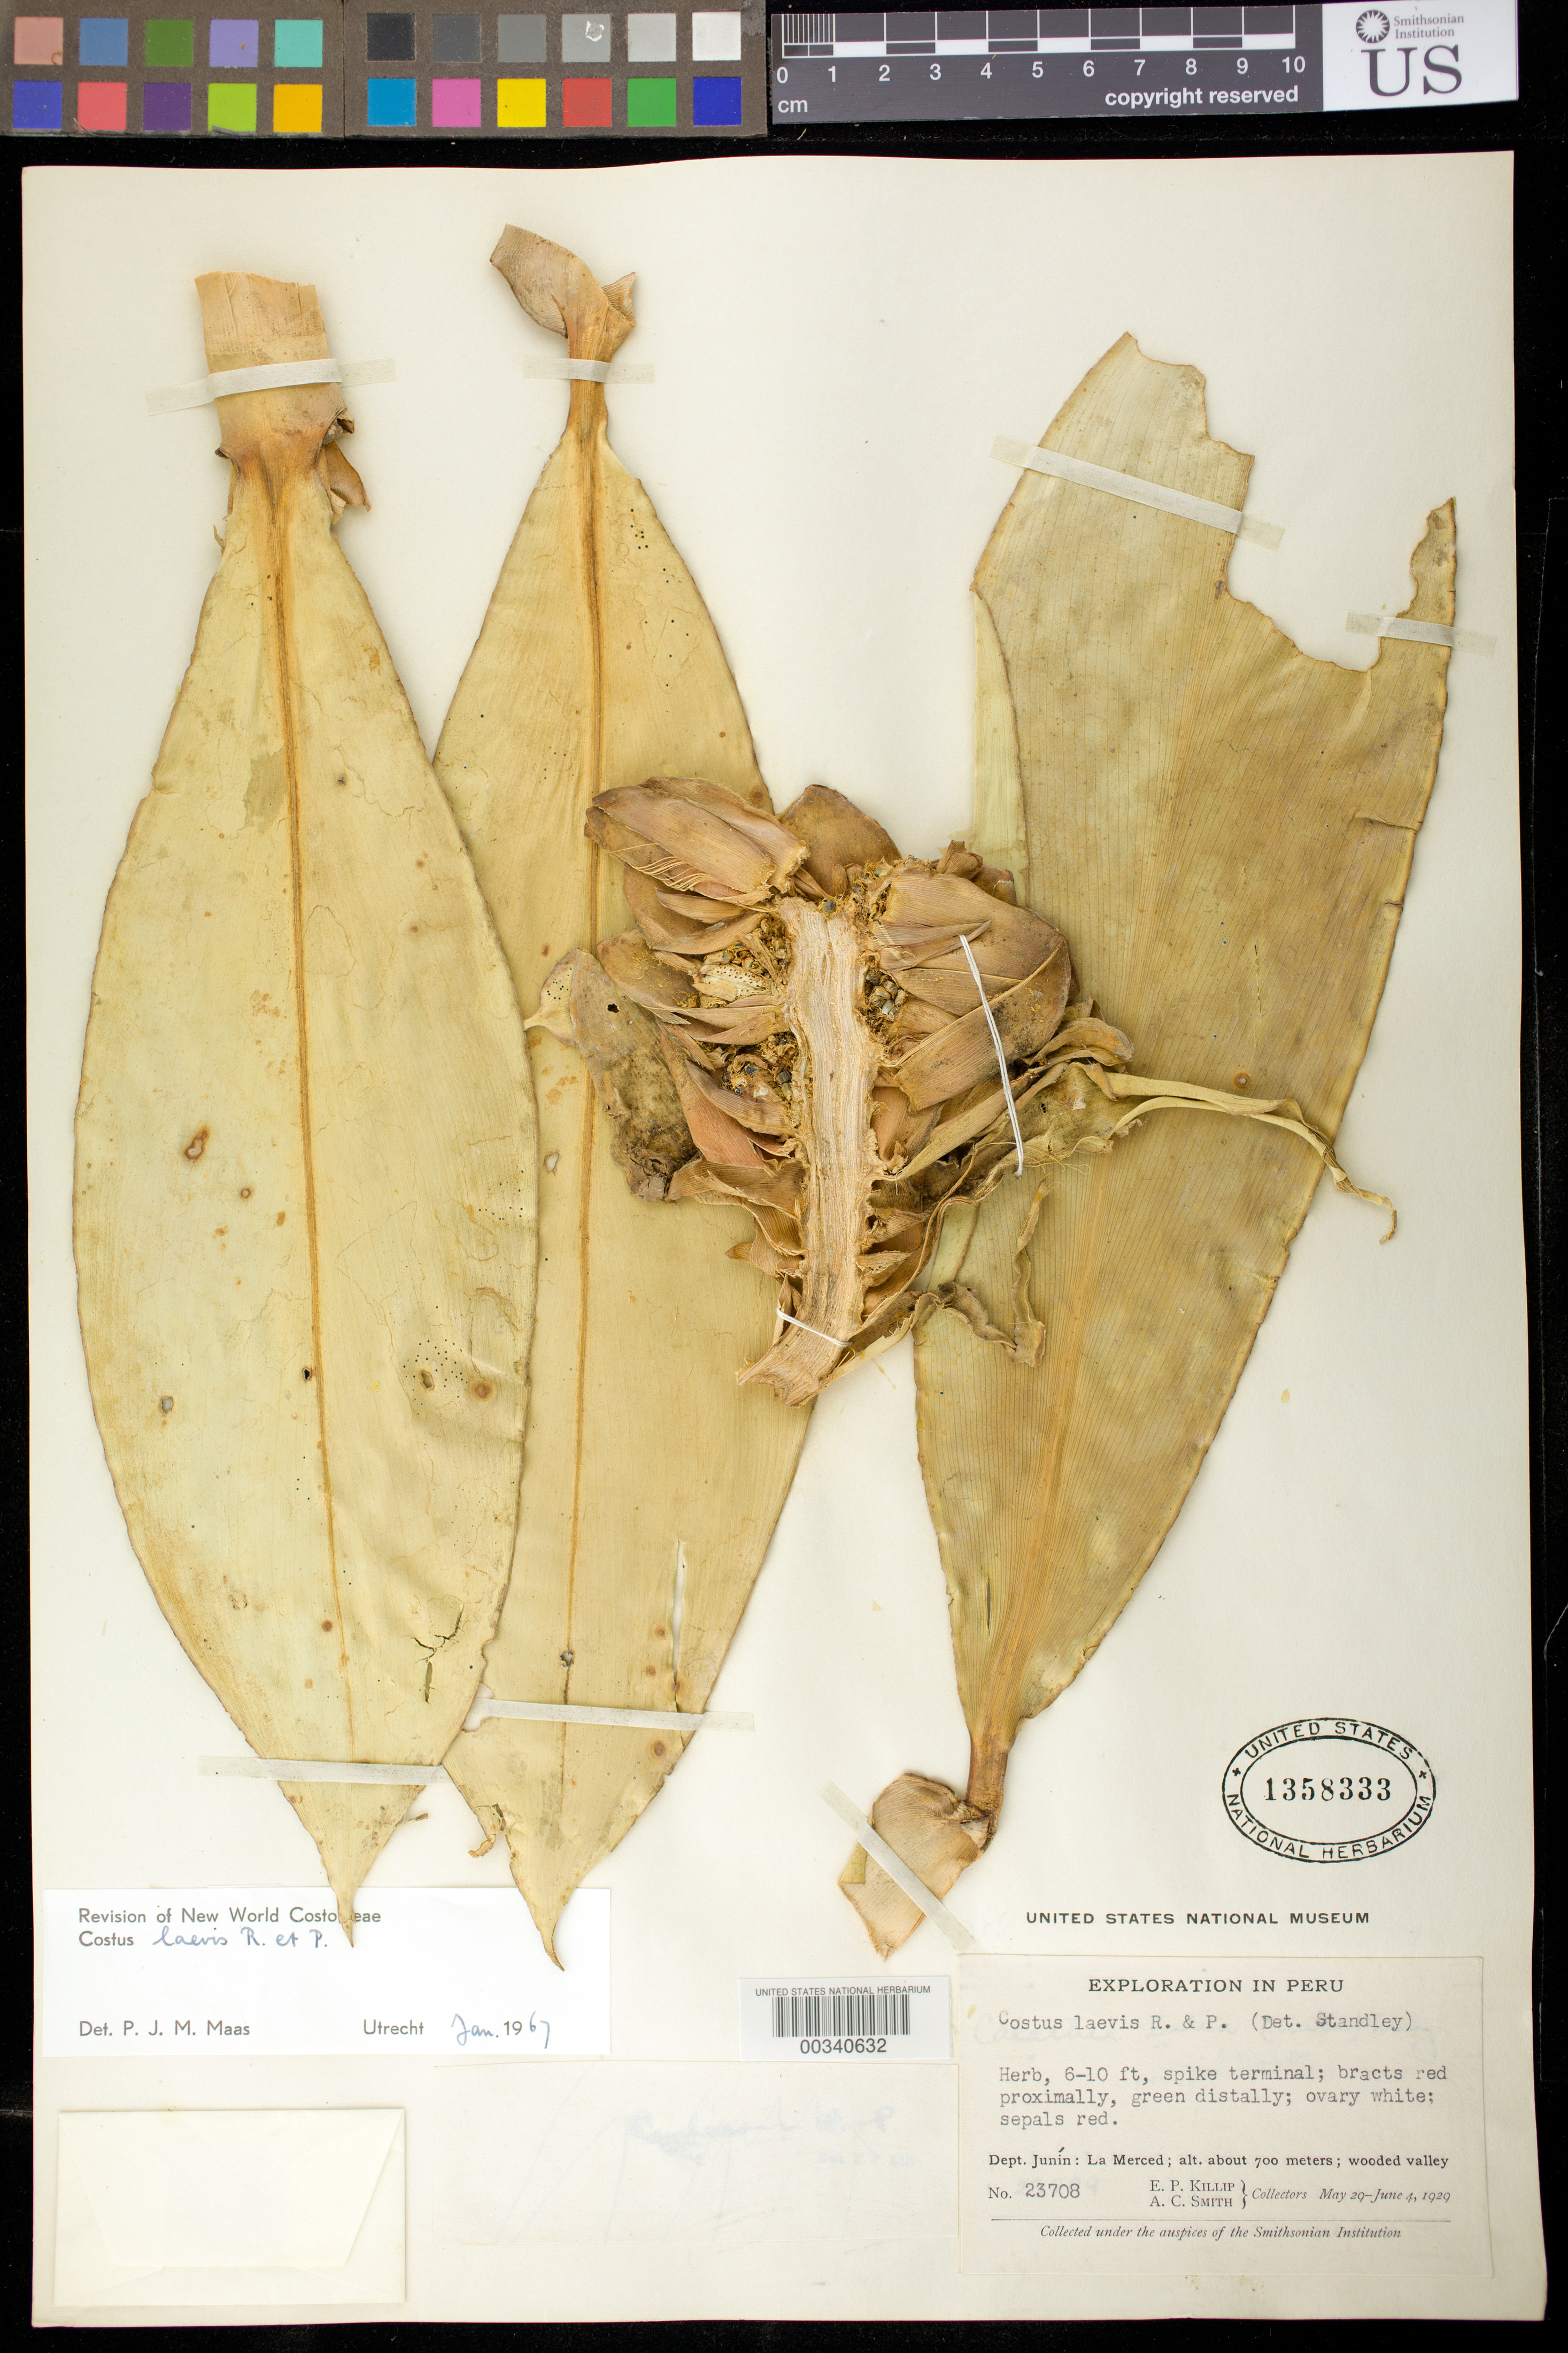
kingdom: Plantae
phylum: Tracheophyta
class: Liliopsida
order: Zingiberales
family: Costaceae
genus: Costus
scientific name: Costus laevis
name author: Ruiz & Pav.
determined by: Maas, Paul J. M.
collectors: E. P. Killip & A. C. Smith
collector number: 23708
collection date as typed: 29 May 1929 to 04 Jun 1929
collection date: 1929-05-29/1929-06-04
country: Peru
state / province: Junín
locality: La merced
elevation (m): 700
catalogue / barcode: US 1358333